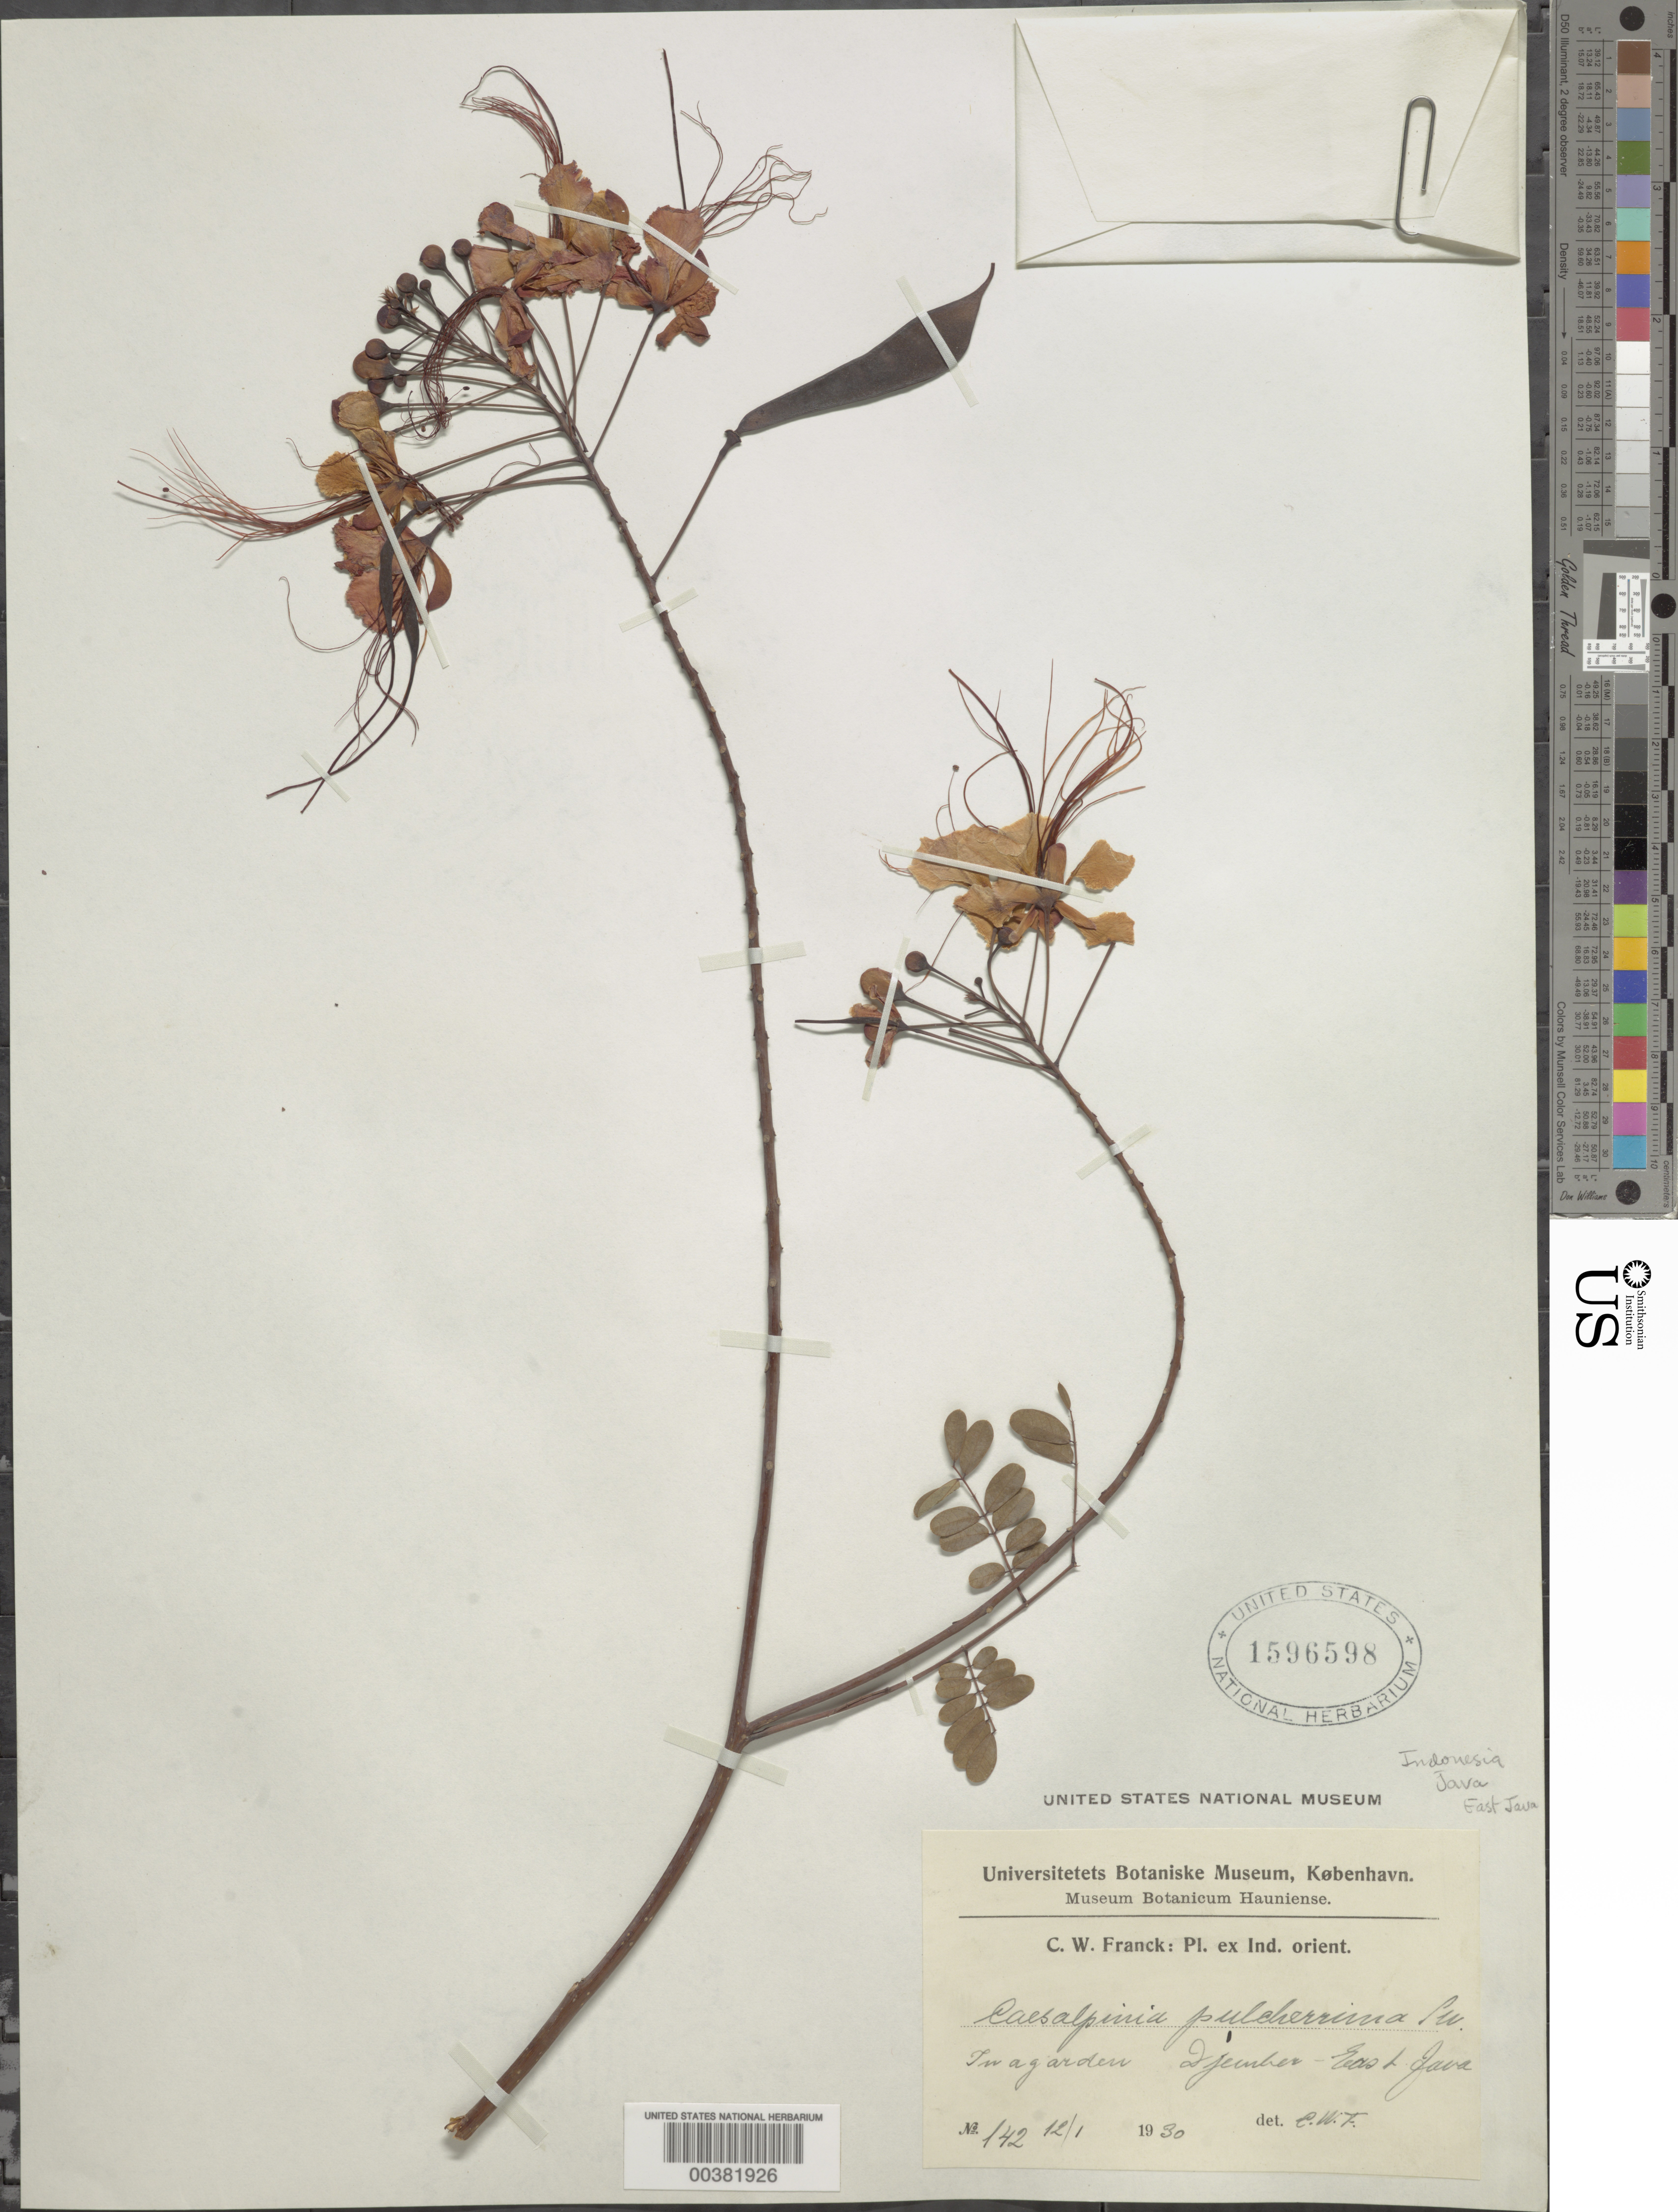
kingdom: Plantae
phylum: Tracheophyta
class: Magnoliopsida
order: Fabales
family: Fabaceae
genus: Caesalpinia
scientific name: Caesalpinia pulcherrima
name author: (L.) Sw.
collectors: F. R. Fosberg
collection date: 1946-08-19/1946-08-21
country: Micronesia, Federated States of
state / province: Kosrae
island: Lelu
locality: Lela (Lele) Harbor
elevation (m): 1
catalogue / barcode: US 1596598